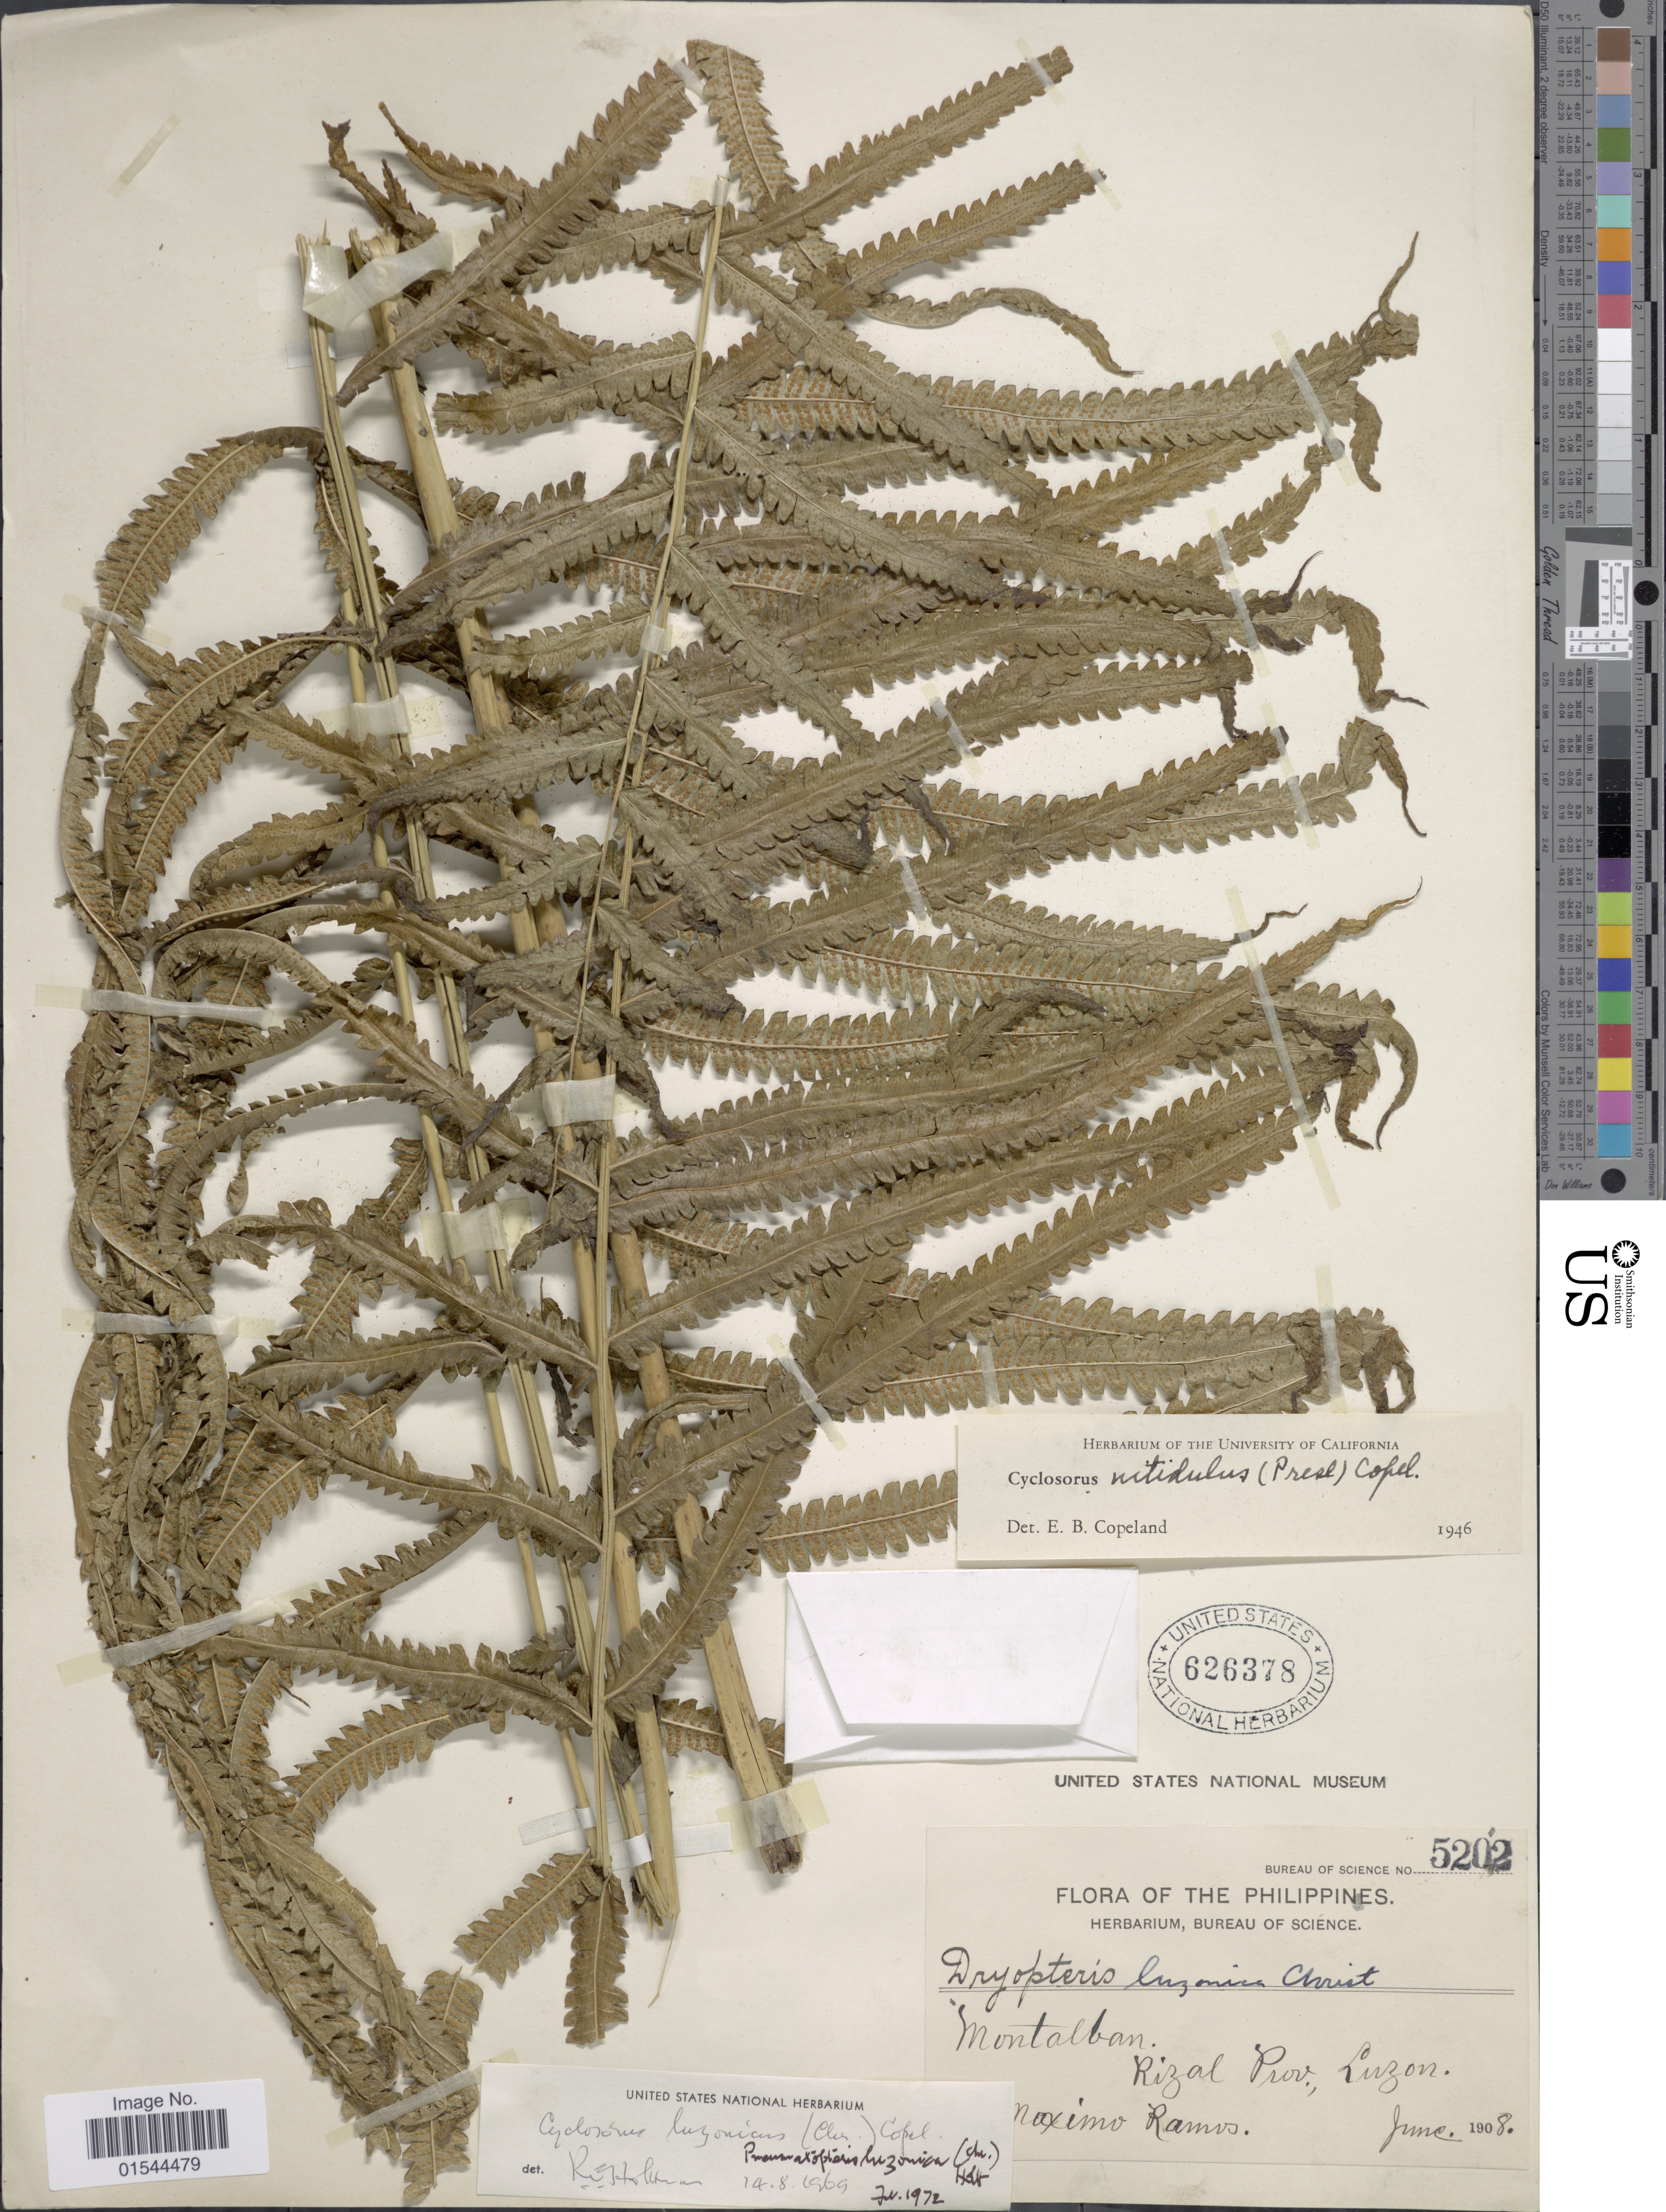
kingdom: Plantae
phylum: Tracheophyta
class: Polypodiopsida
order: Polypodiales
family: Thelypteridaceae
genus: Pneumatopteris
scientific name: Pneumatopteris laevis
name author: (Mett.) Holttum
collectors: M. Ramos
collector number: Bureau of Science 5202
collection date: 1908-06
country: Philippines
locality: Montalban, Rizal Prov., Luzon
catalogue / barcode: US 626378